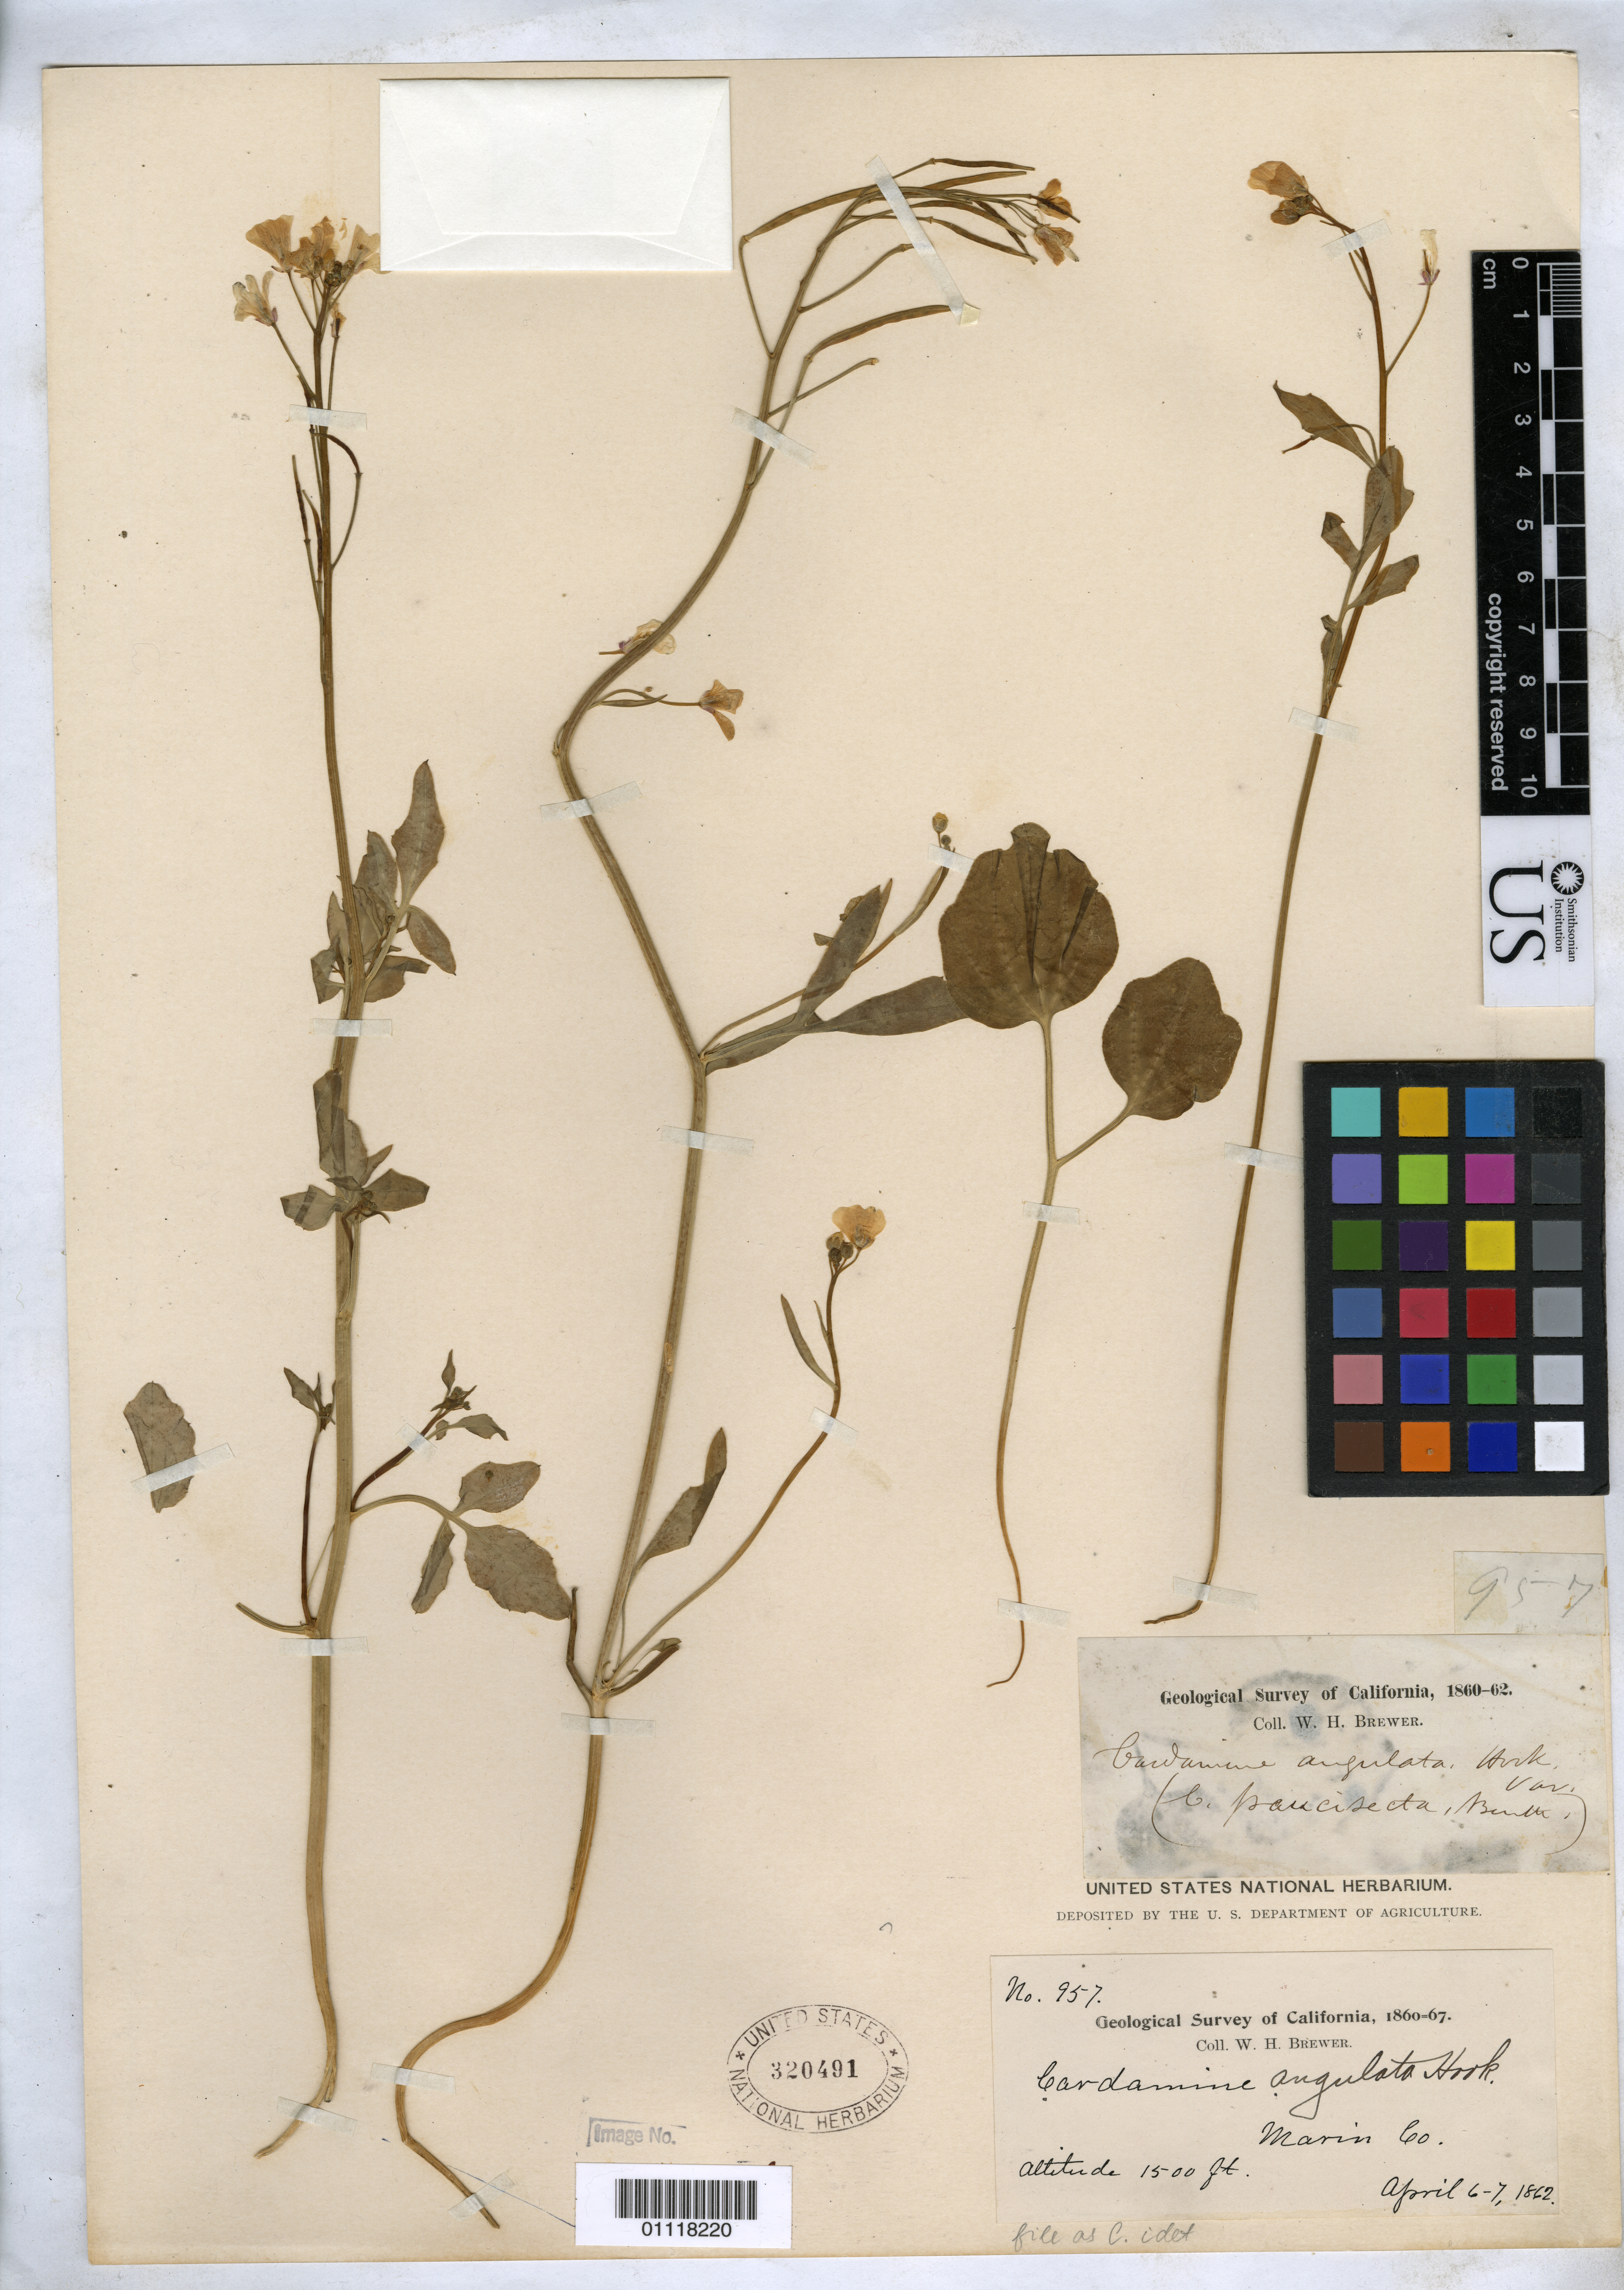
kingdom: Plantae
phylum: Tracheophyta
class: Magnoliopsida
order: Brassicales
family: Brassicaceae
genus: Cardamine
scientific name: Cardamine sp.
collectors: W. H. Brewer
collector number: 957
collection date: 1862-04-06/1862-04-07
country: United States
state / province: California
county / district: Marin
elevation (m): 457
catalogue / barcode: US 320491